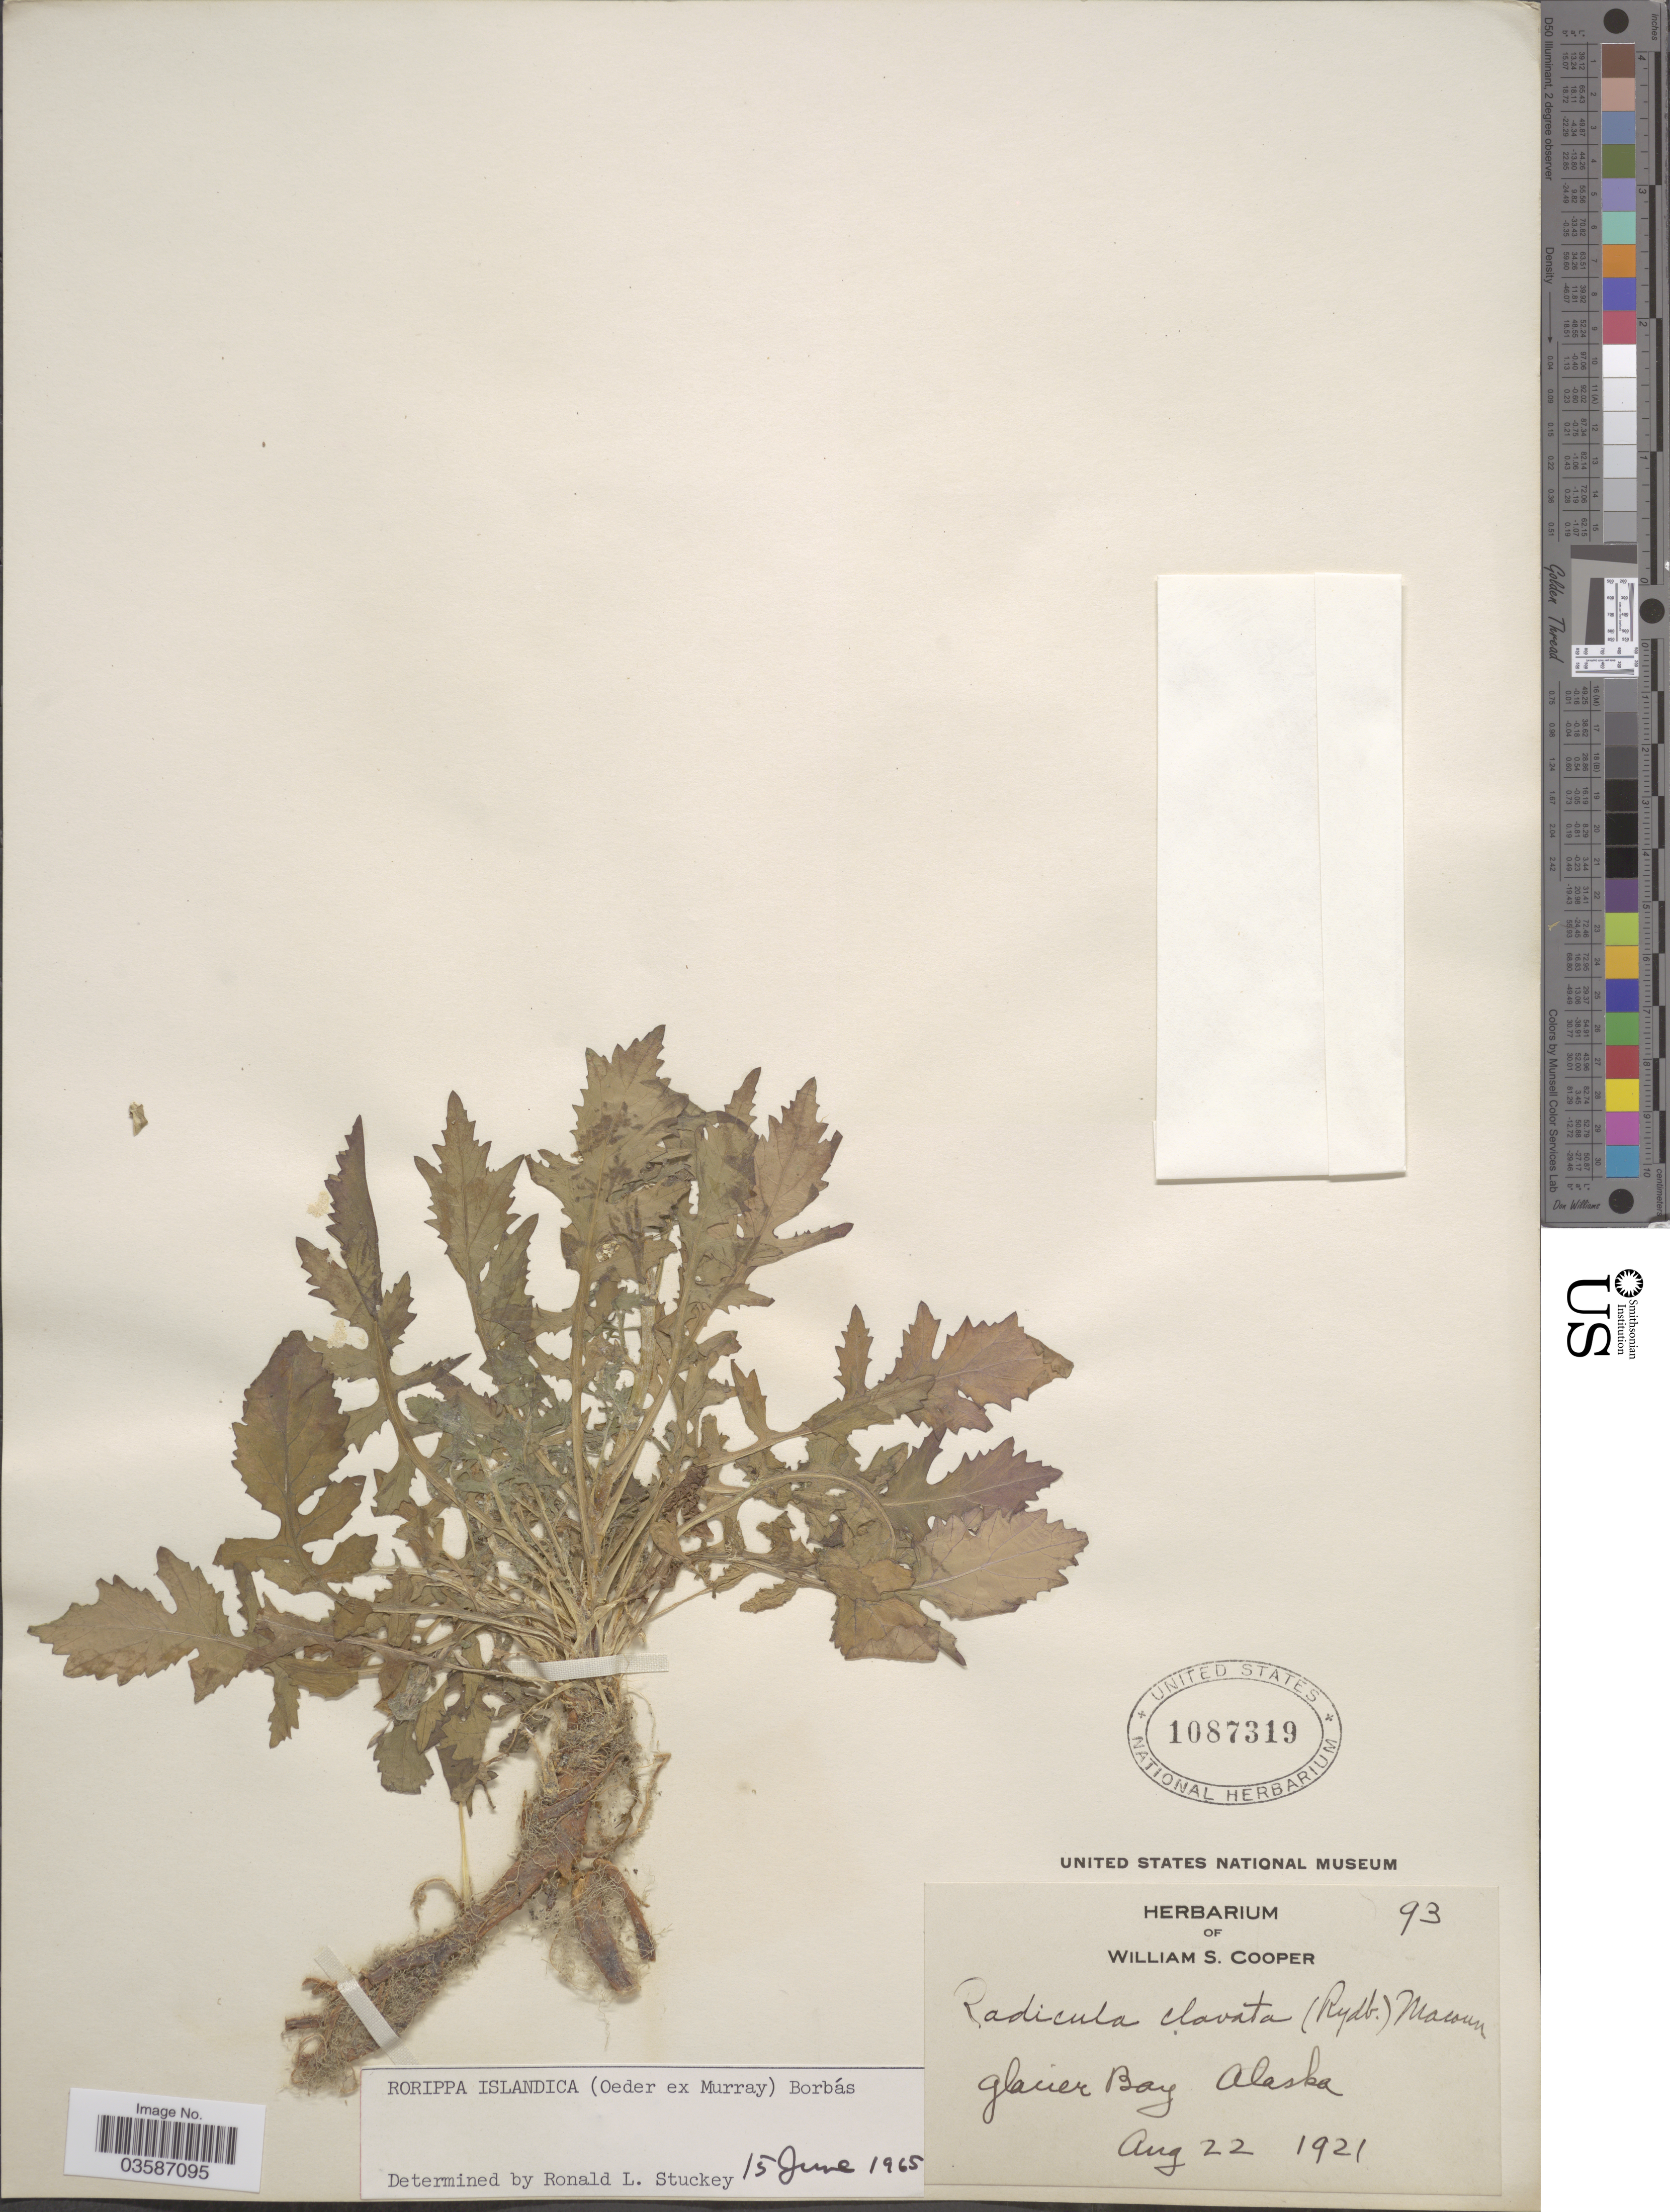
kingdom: Plantae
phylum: Tracheophyta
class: Magnoliopsida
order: Brassicales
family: Brassicaceae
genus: Rorippa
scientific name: Rorippa islandica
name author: (Oeder) Borbás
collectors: ex Herb. William S. Cooper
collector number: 93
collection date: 1921-08-22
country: United States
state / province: Alaska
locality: Glacier Bay.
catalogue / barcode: US 1087319